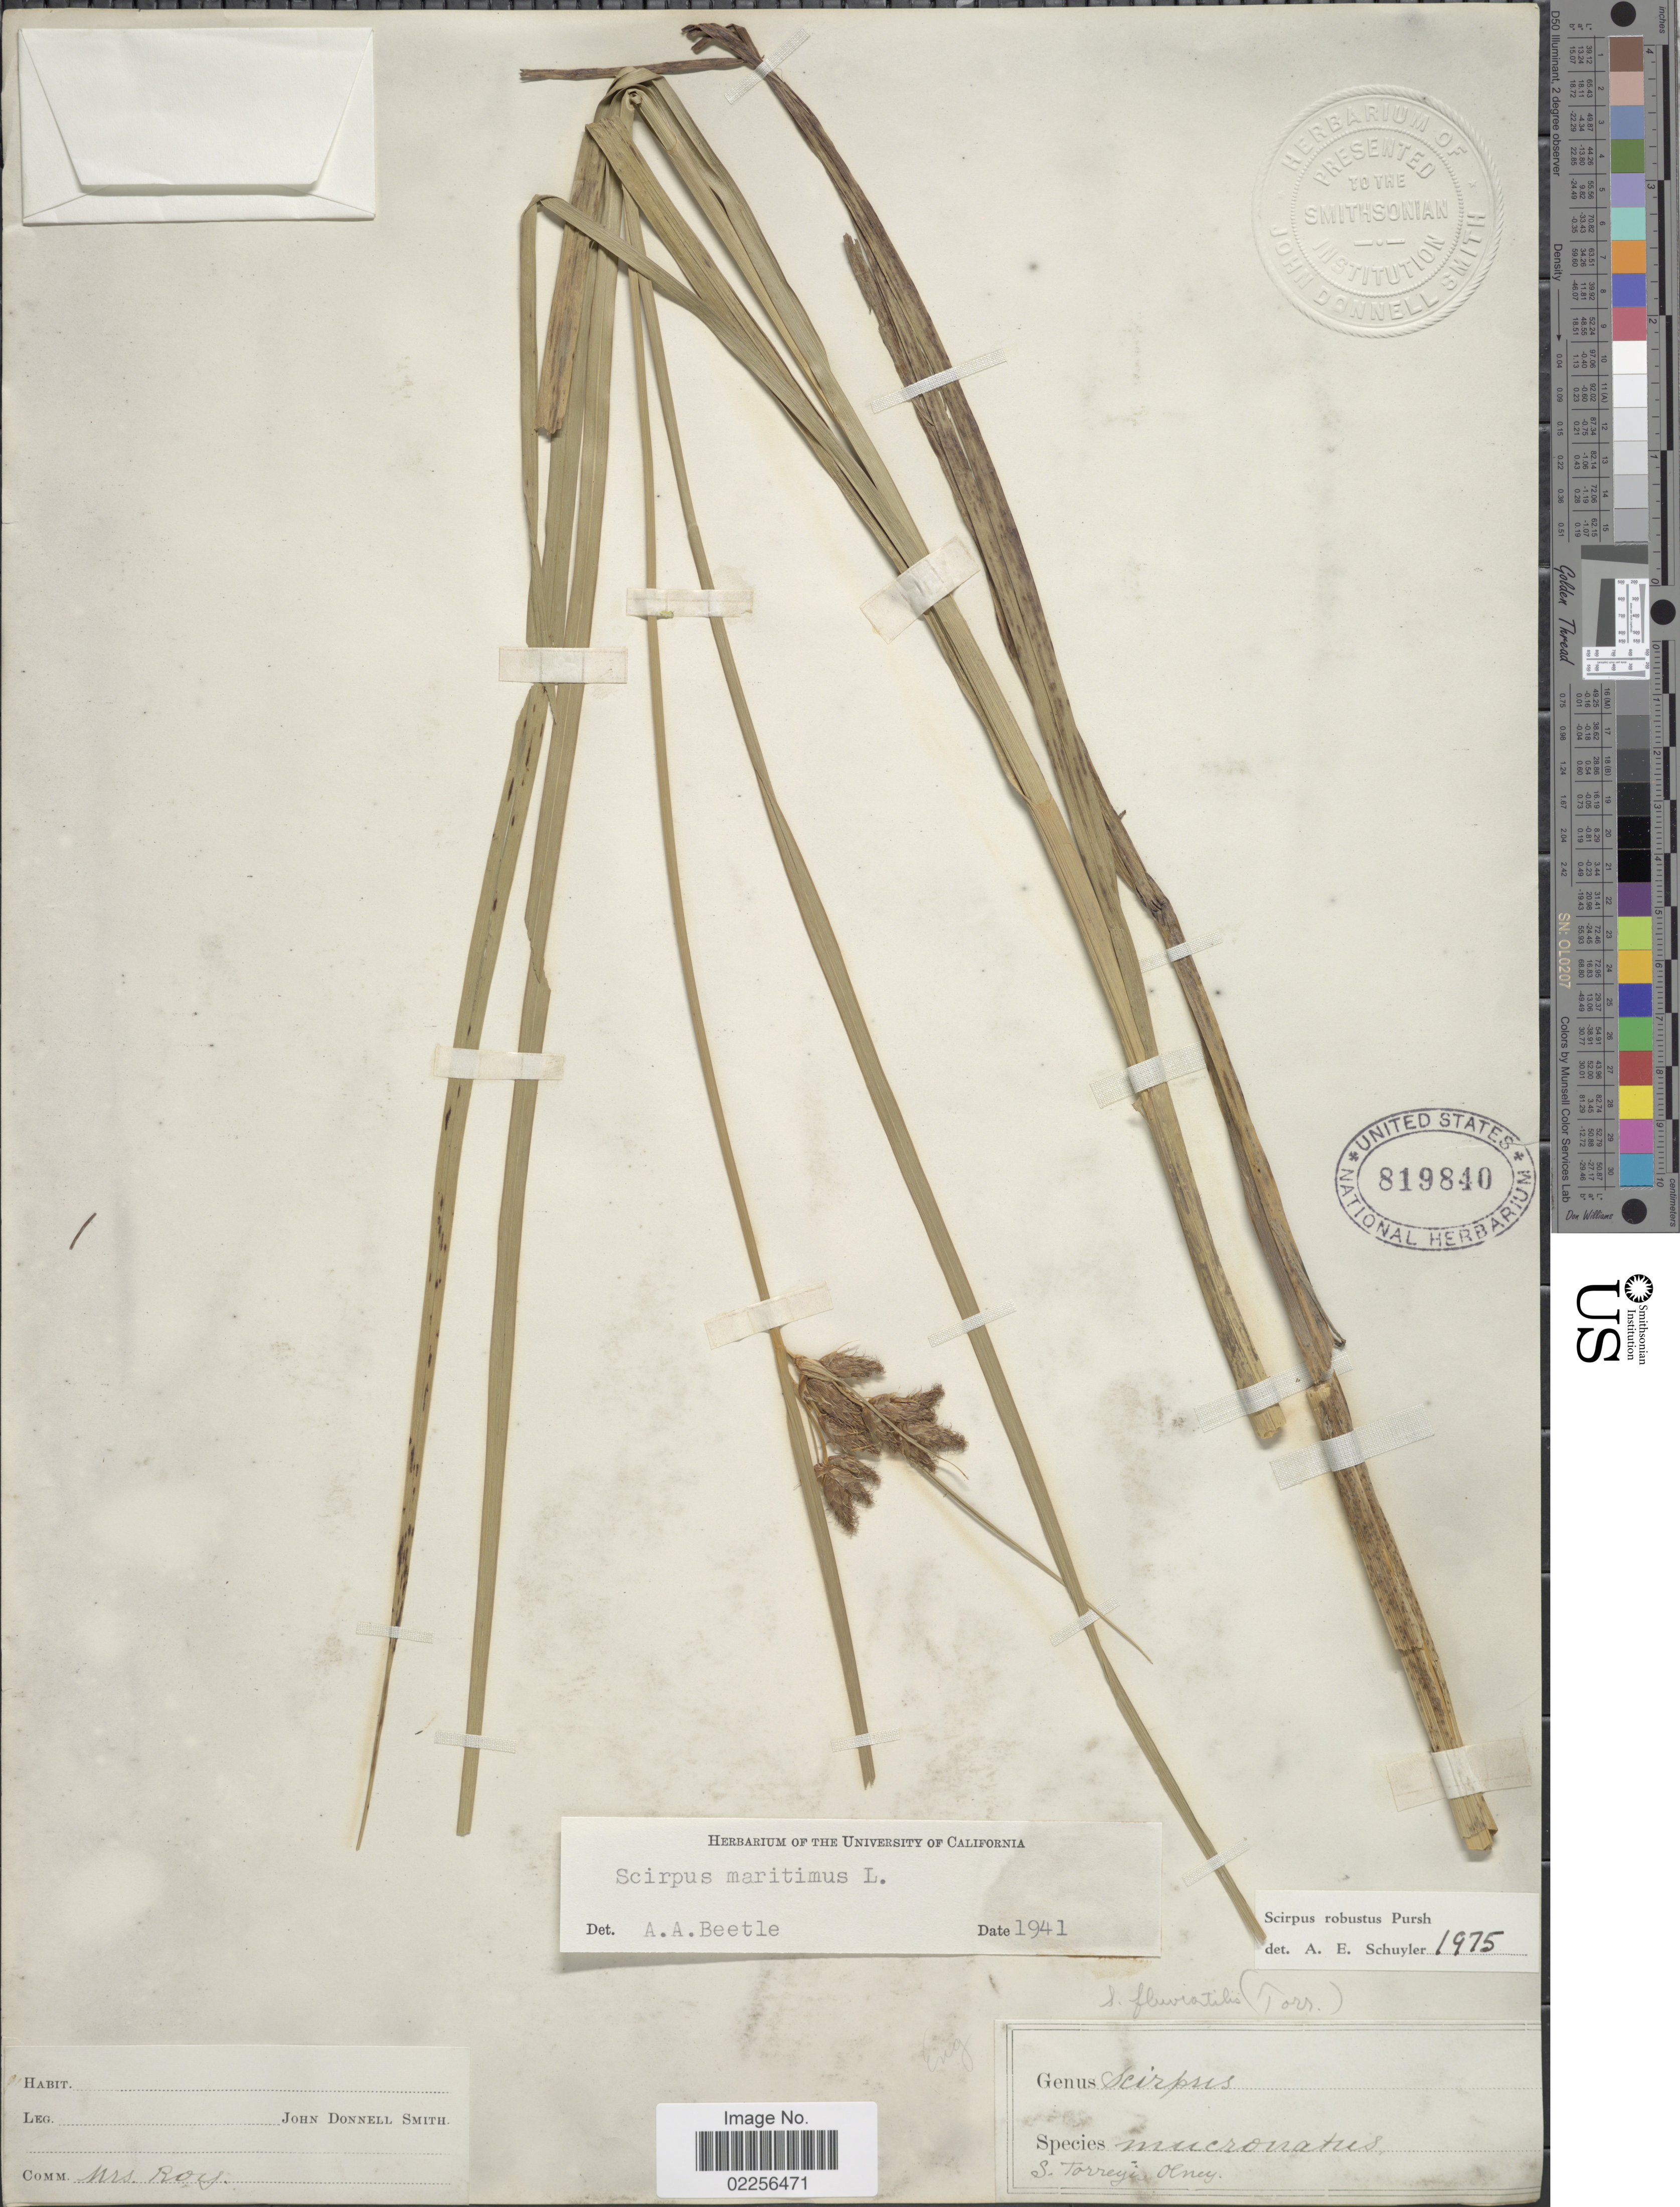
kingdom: Plantae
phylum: Tracheophyta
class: Liliopsida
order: Poales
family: Cyperaceae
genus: Bolboschoenus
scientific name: Bolboschoenus maritimus subsp. maritimus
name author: (L.) Palla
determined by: Strong, Mark T., (BOT), Smithsonian Institution - National Museum of Natural History (UNITED STATES)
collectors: Roy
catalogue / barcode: US 819840